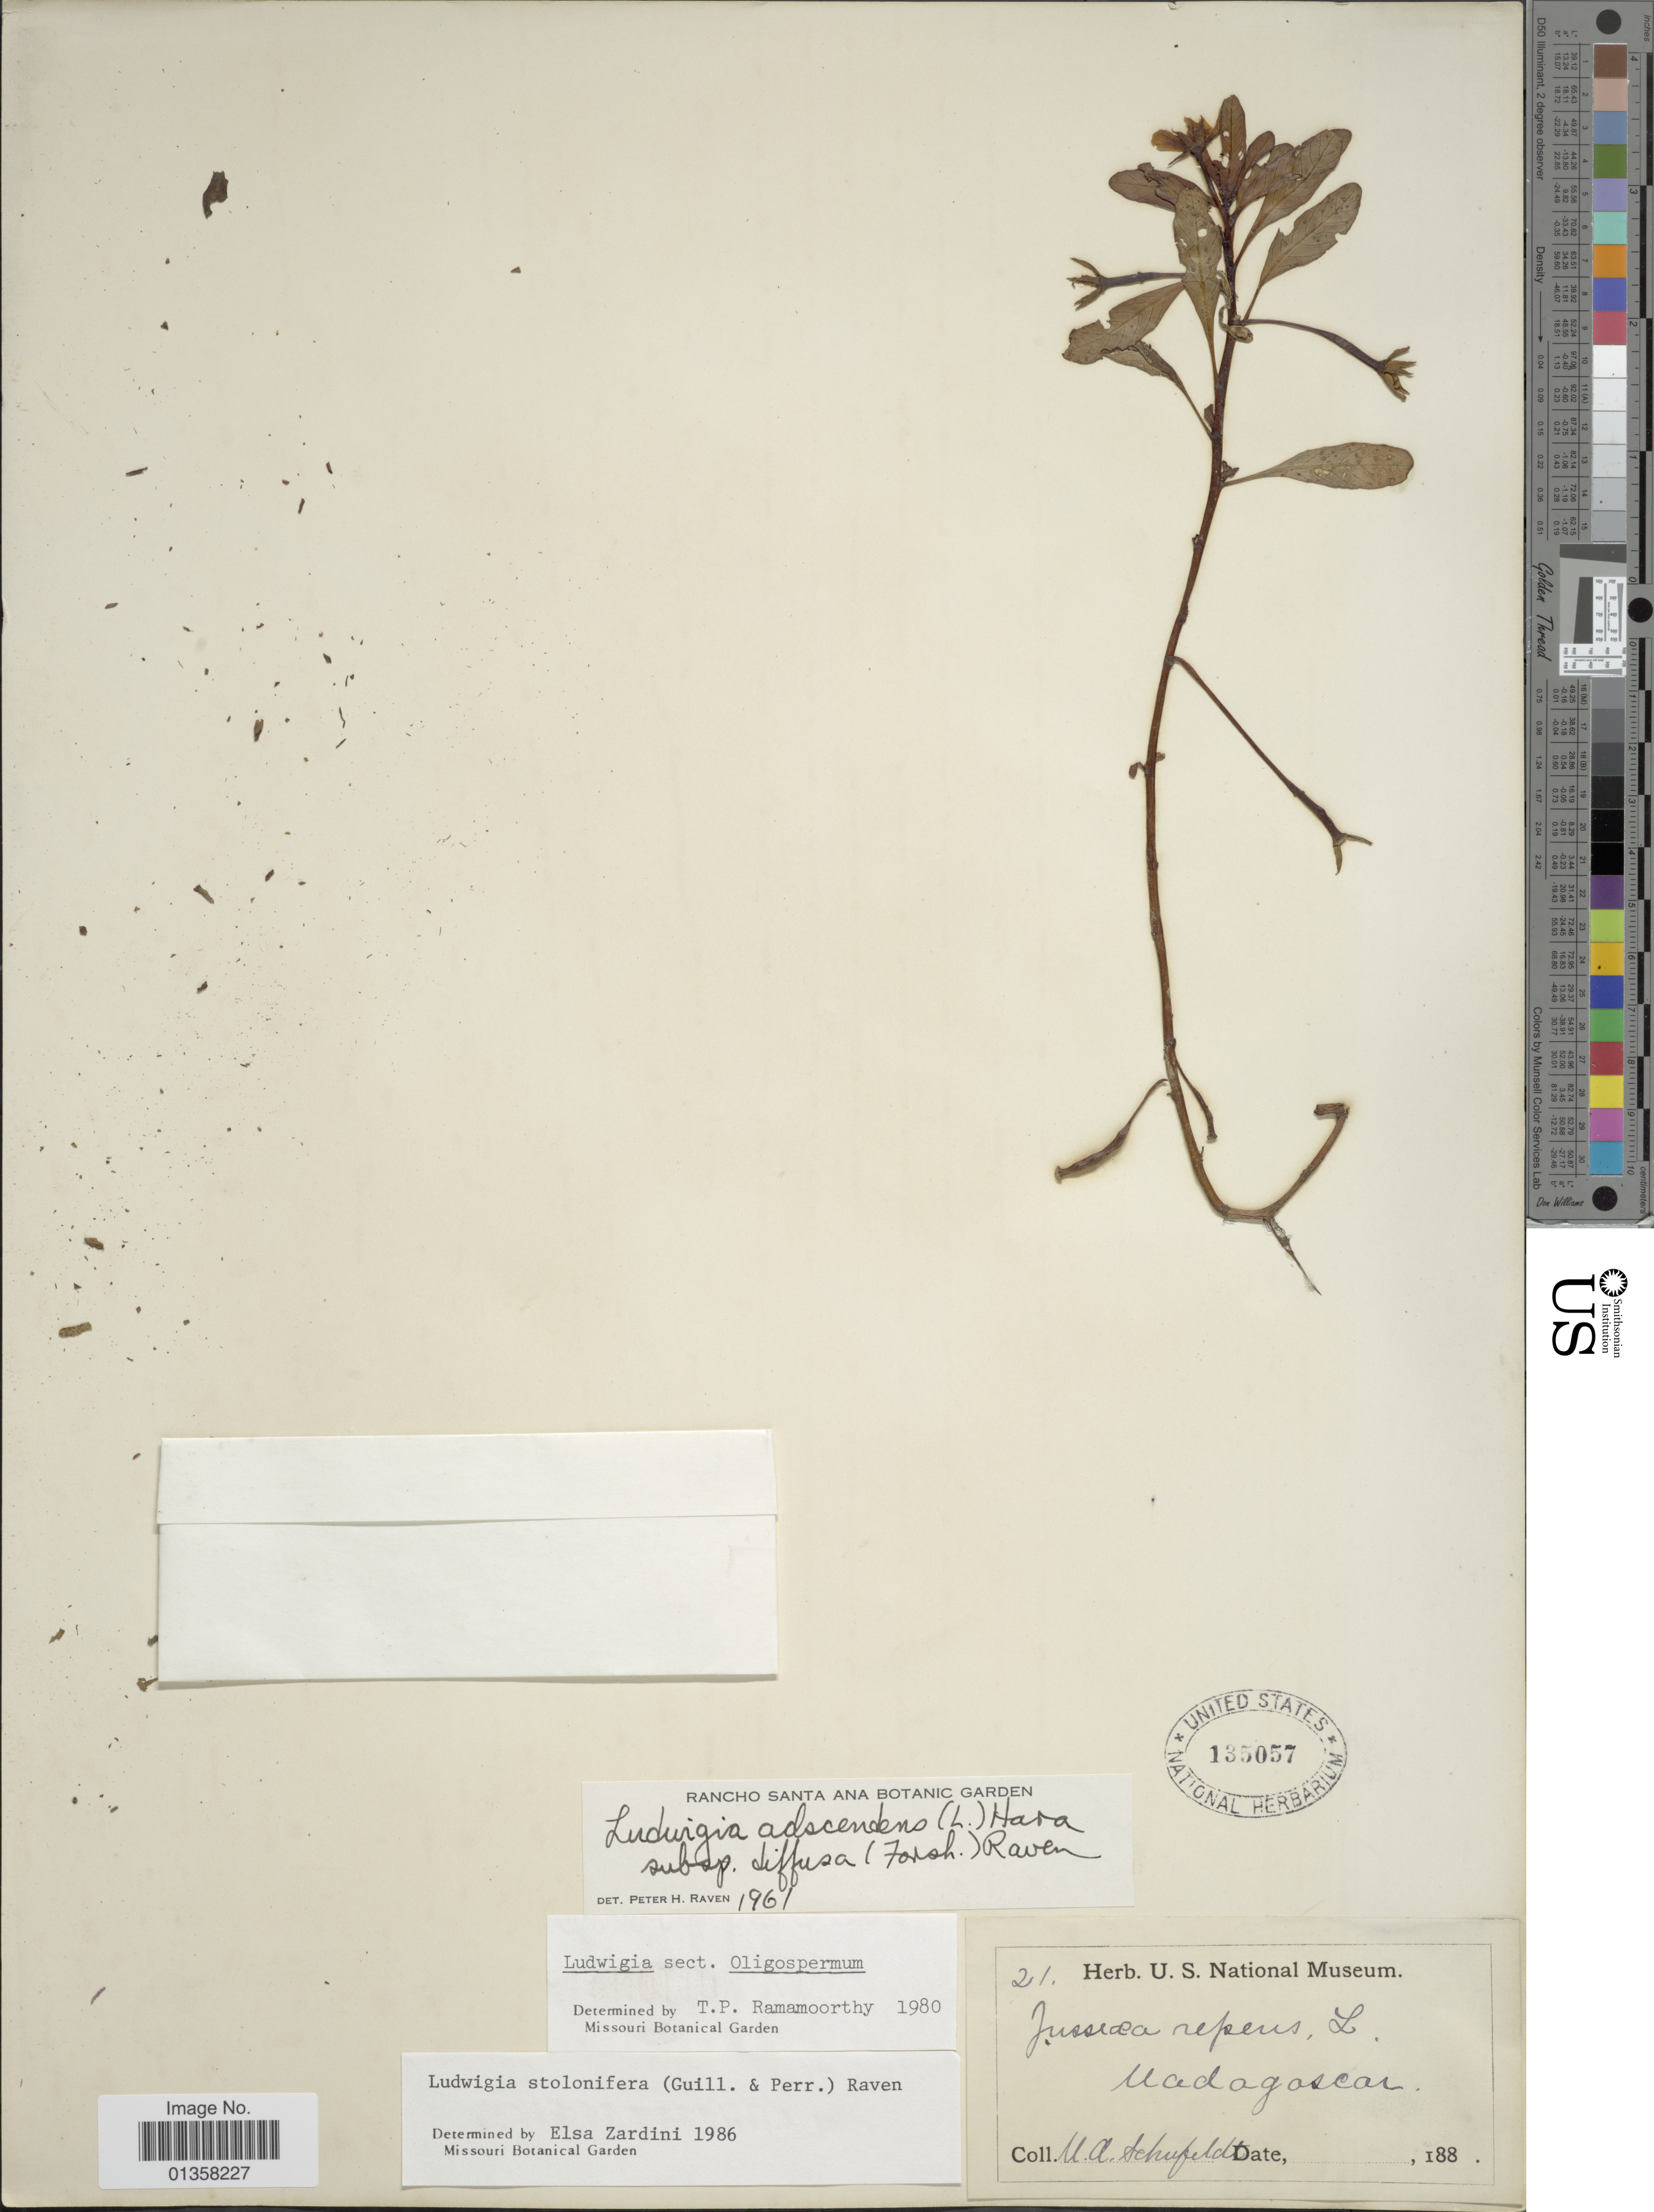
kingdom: Plantae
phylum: Tracheophyta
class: Magnoliopsida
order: Myrtales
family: Onagraceae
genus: Ludwigia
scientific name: Ludwigia stolonifera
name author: (Guill. & Perr.) P.H. Raven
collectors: M. Schufeldt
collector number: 21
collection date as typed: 188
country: Madagascar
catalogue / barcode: US 135057